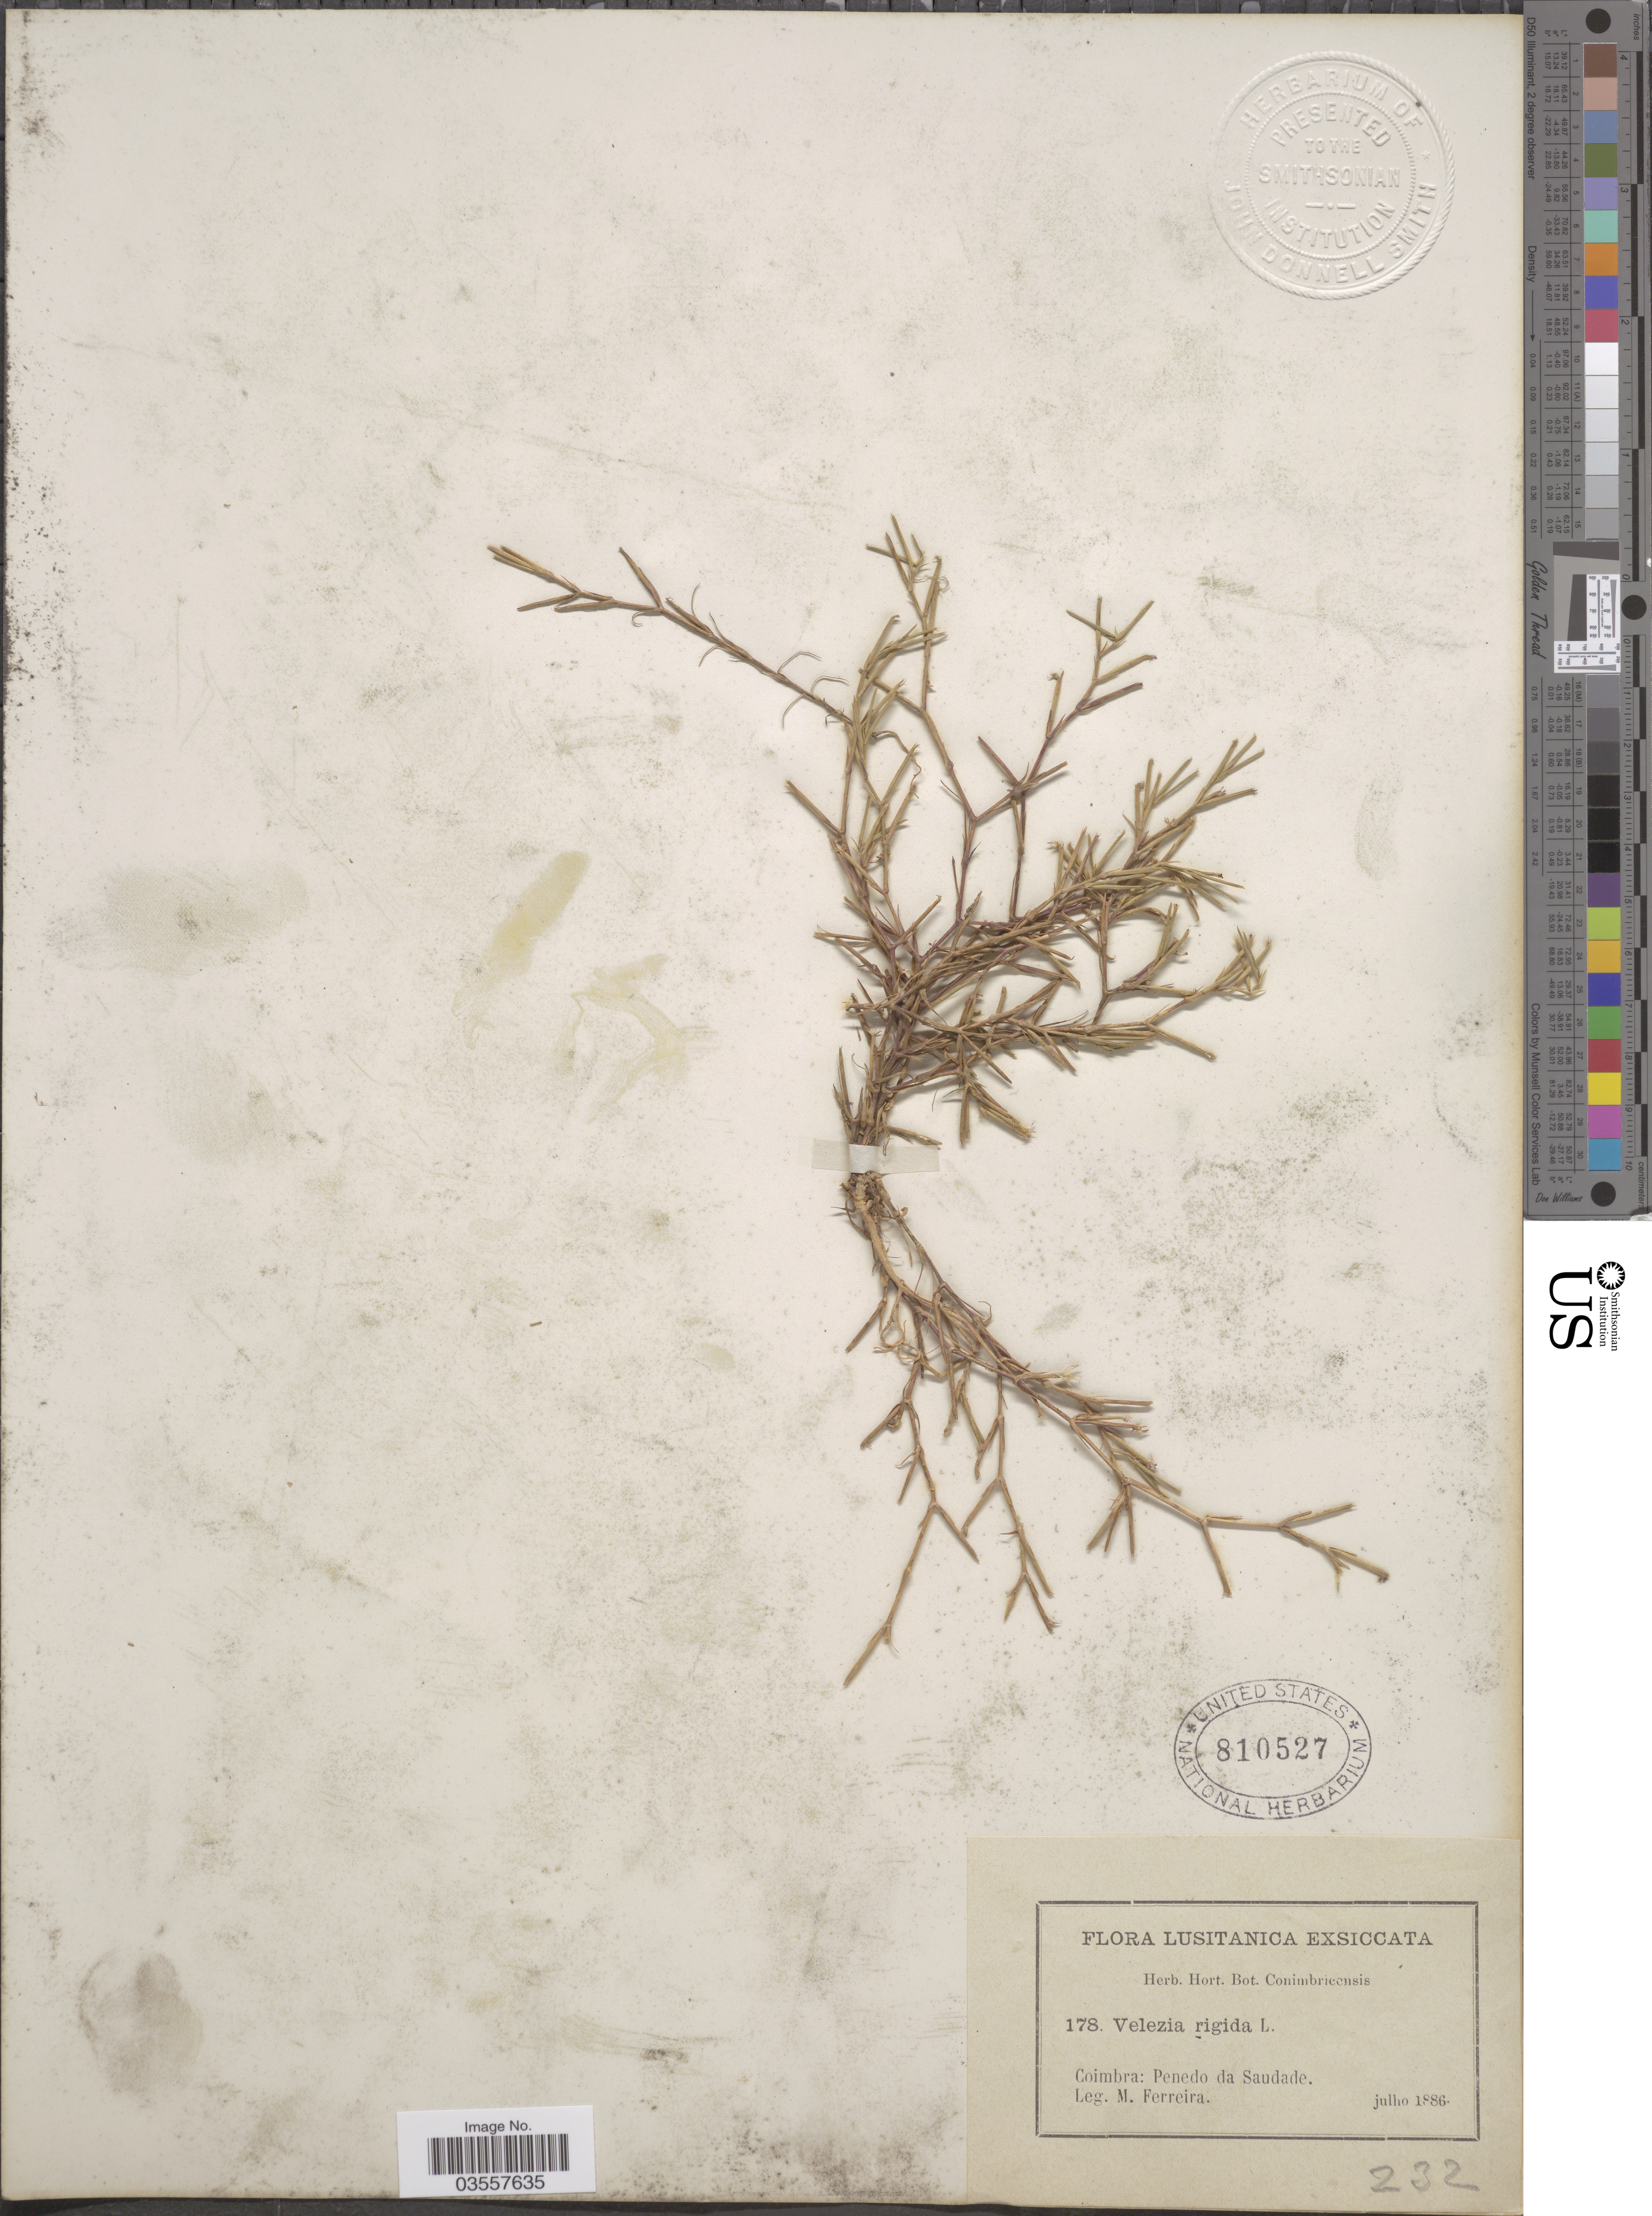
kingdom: Plantae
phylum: Tracheophyta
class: Magnoliopsida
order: Caryophyllales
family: Caryophyllaceae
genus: Dianthus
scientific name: Dianthus nudiflorus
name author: Griff.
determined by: Strong, Mark T., (BOT), Smithsonian Institution - National Museum of Natural History (UNITED STATES)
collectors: M. Ferreira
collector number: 178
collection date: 1886-07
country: Portugal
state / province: Coimbra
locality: Lusitanica. Penedo da Saudade.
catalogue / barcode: US 810527